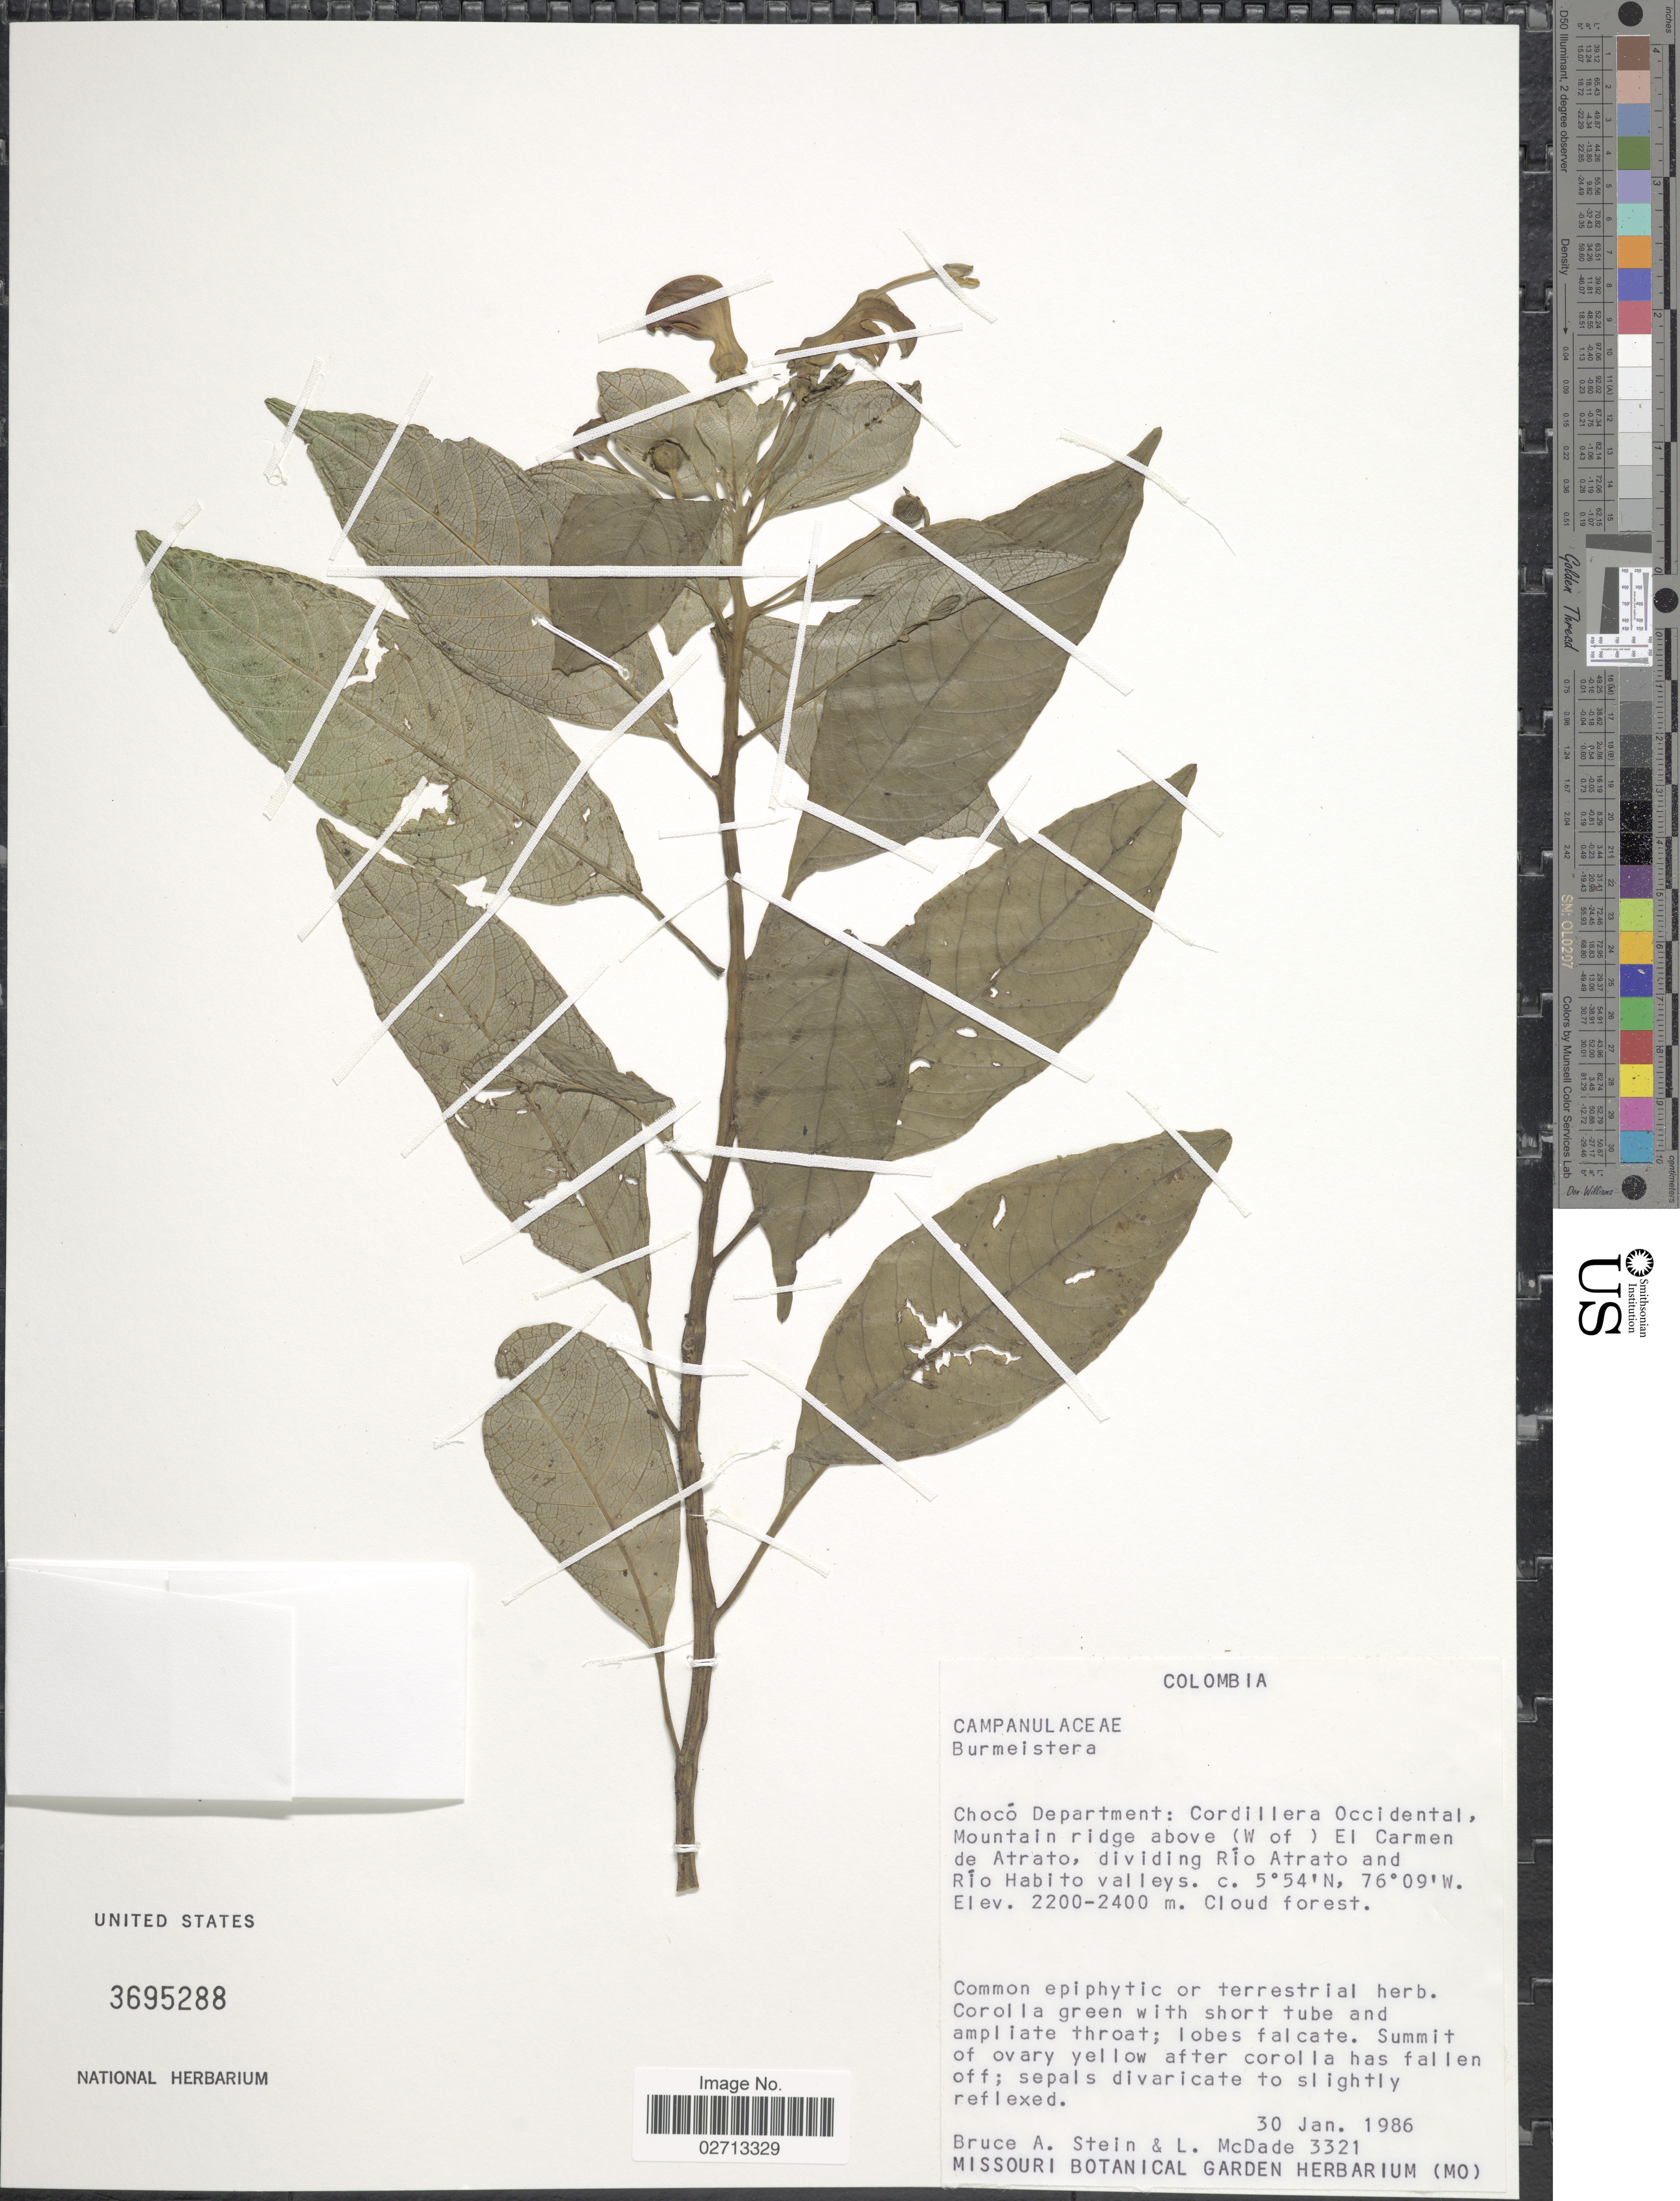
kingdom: Plantae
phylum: Tracheophyta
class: Magnoliopsida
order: Asterales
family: Campanulaceae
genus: Burmeistera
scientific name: Burmeistera sp.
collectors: B. A. Stein & L. McDade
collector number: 3321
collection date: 1986-01-30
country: Colombia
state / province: Chocó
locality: Chocó Department: Cordillera Occidental, Mountain ridge above (W of) El Carmen de Atrato, dividing Río Atrato and Río Habito valleys.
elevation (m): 2200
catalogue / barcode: US 3695288